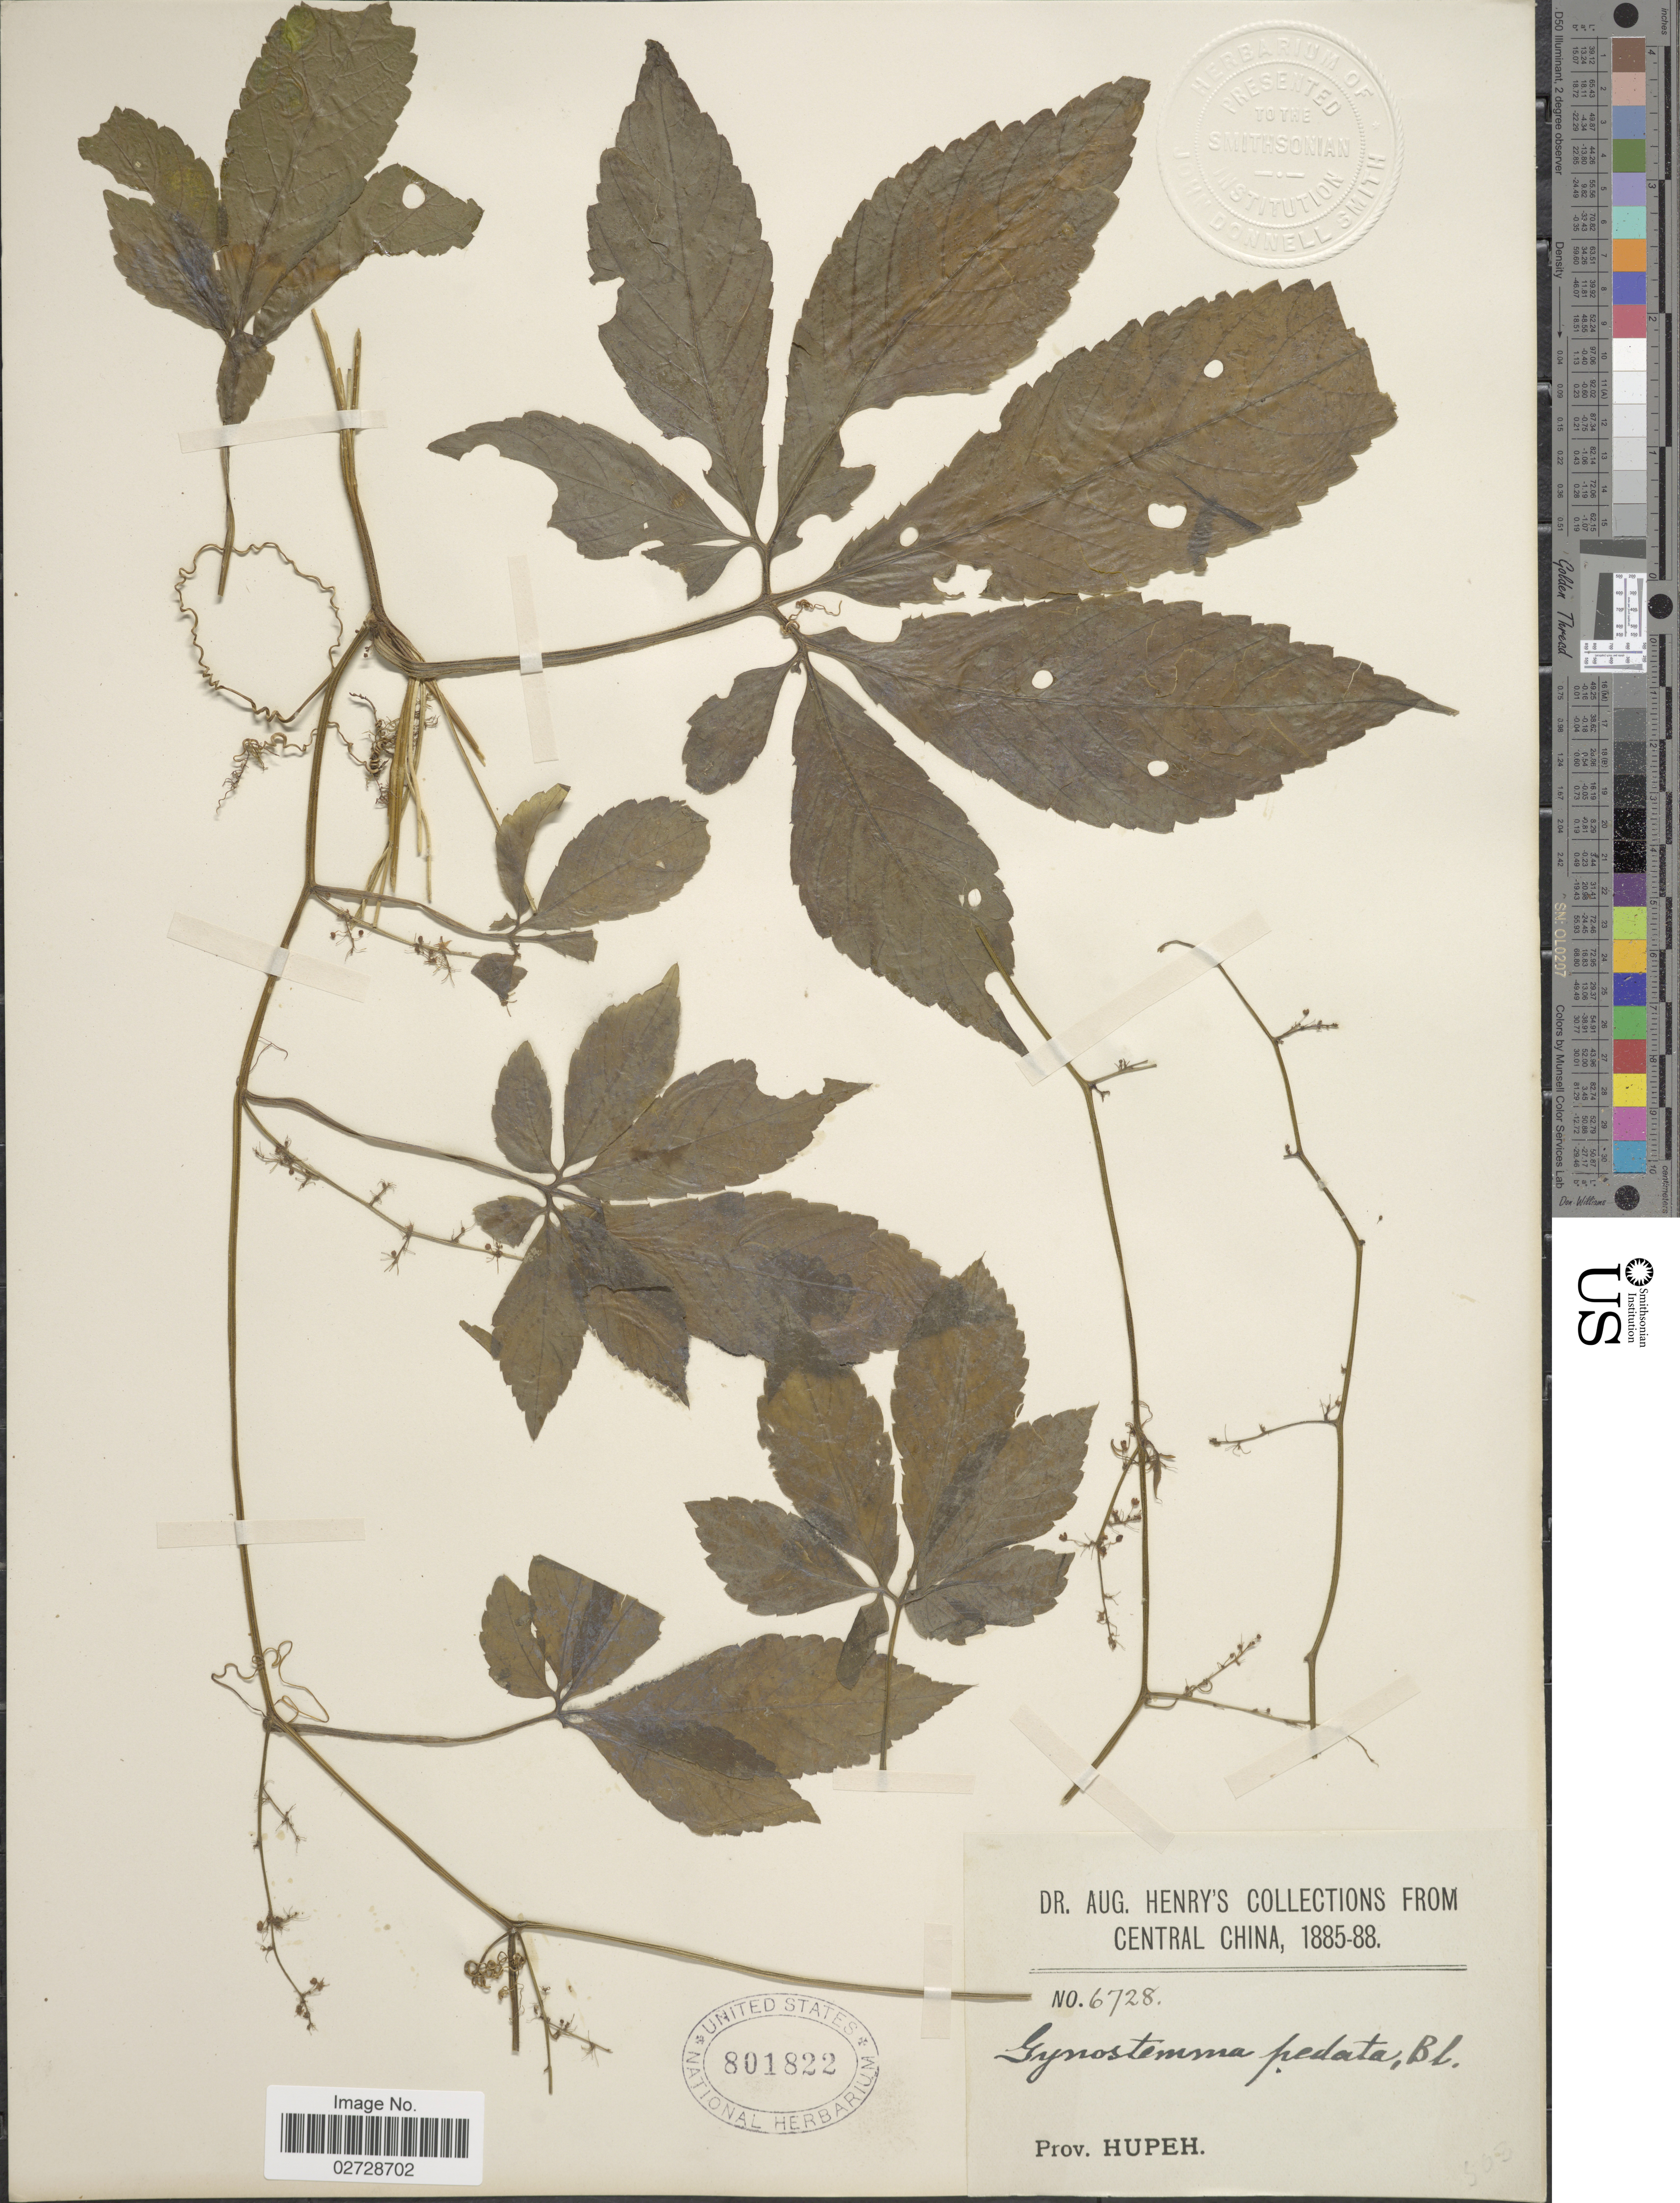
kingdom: Plantae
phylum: Tracheophyta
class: Magnoliopsida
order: Cucurbitales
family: Cucurbitaceae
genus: Gynostemma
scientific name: Gynostemma pentaphyllum var. pentaphyllum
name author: (Thunb.) Makino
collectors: A. Henry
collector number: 6728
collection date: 1885/1888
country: China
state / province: Hubei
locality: Central China. Prov. Hupeh.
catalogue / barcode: US 801822